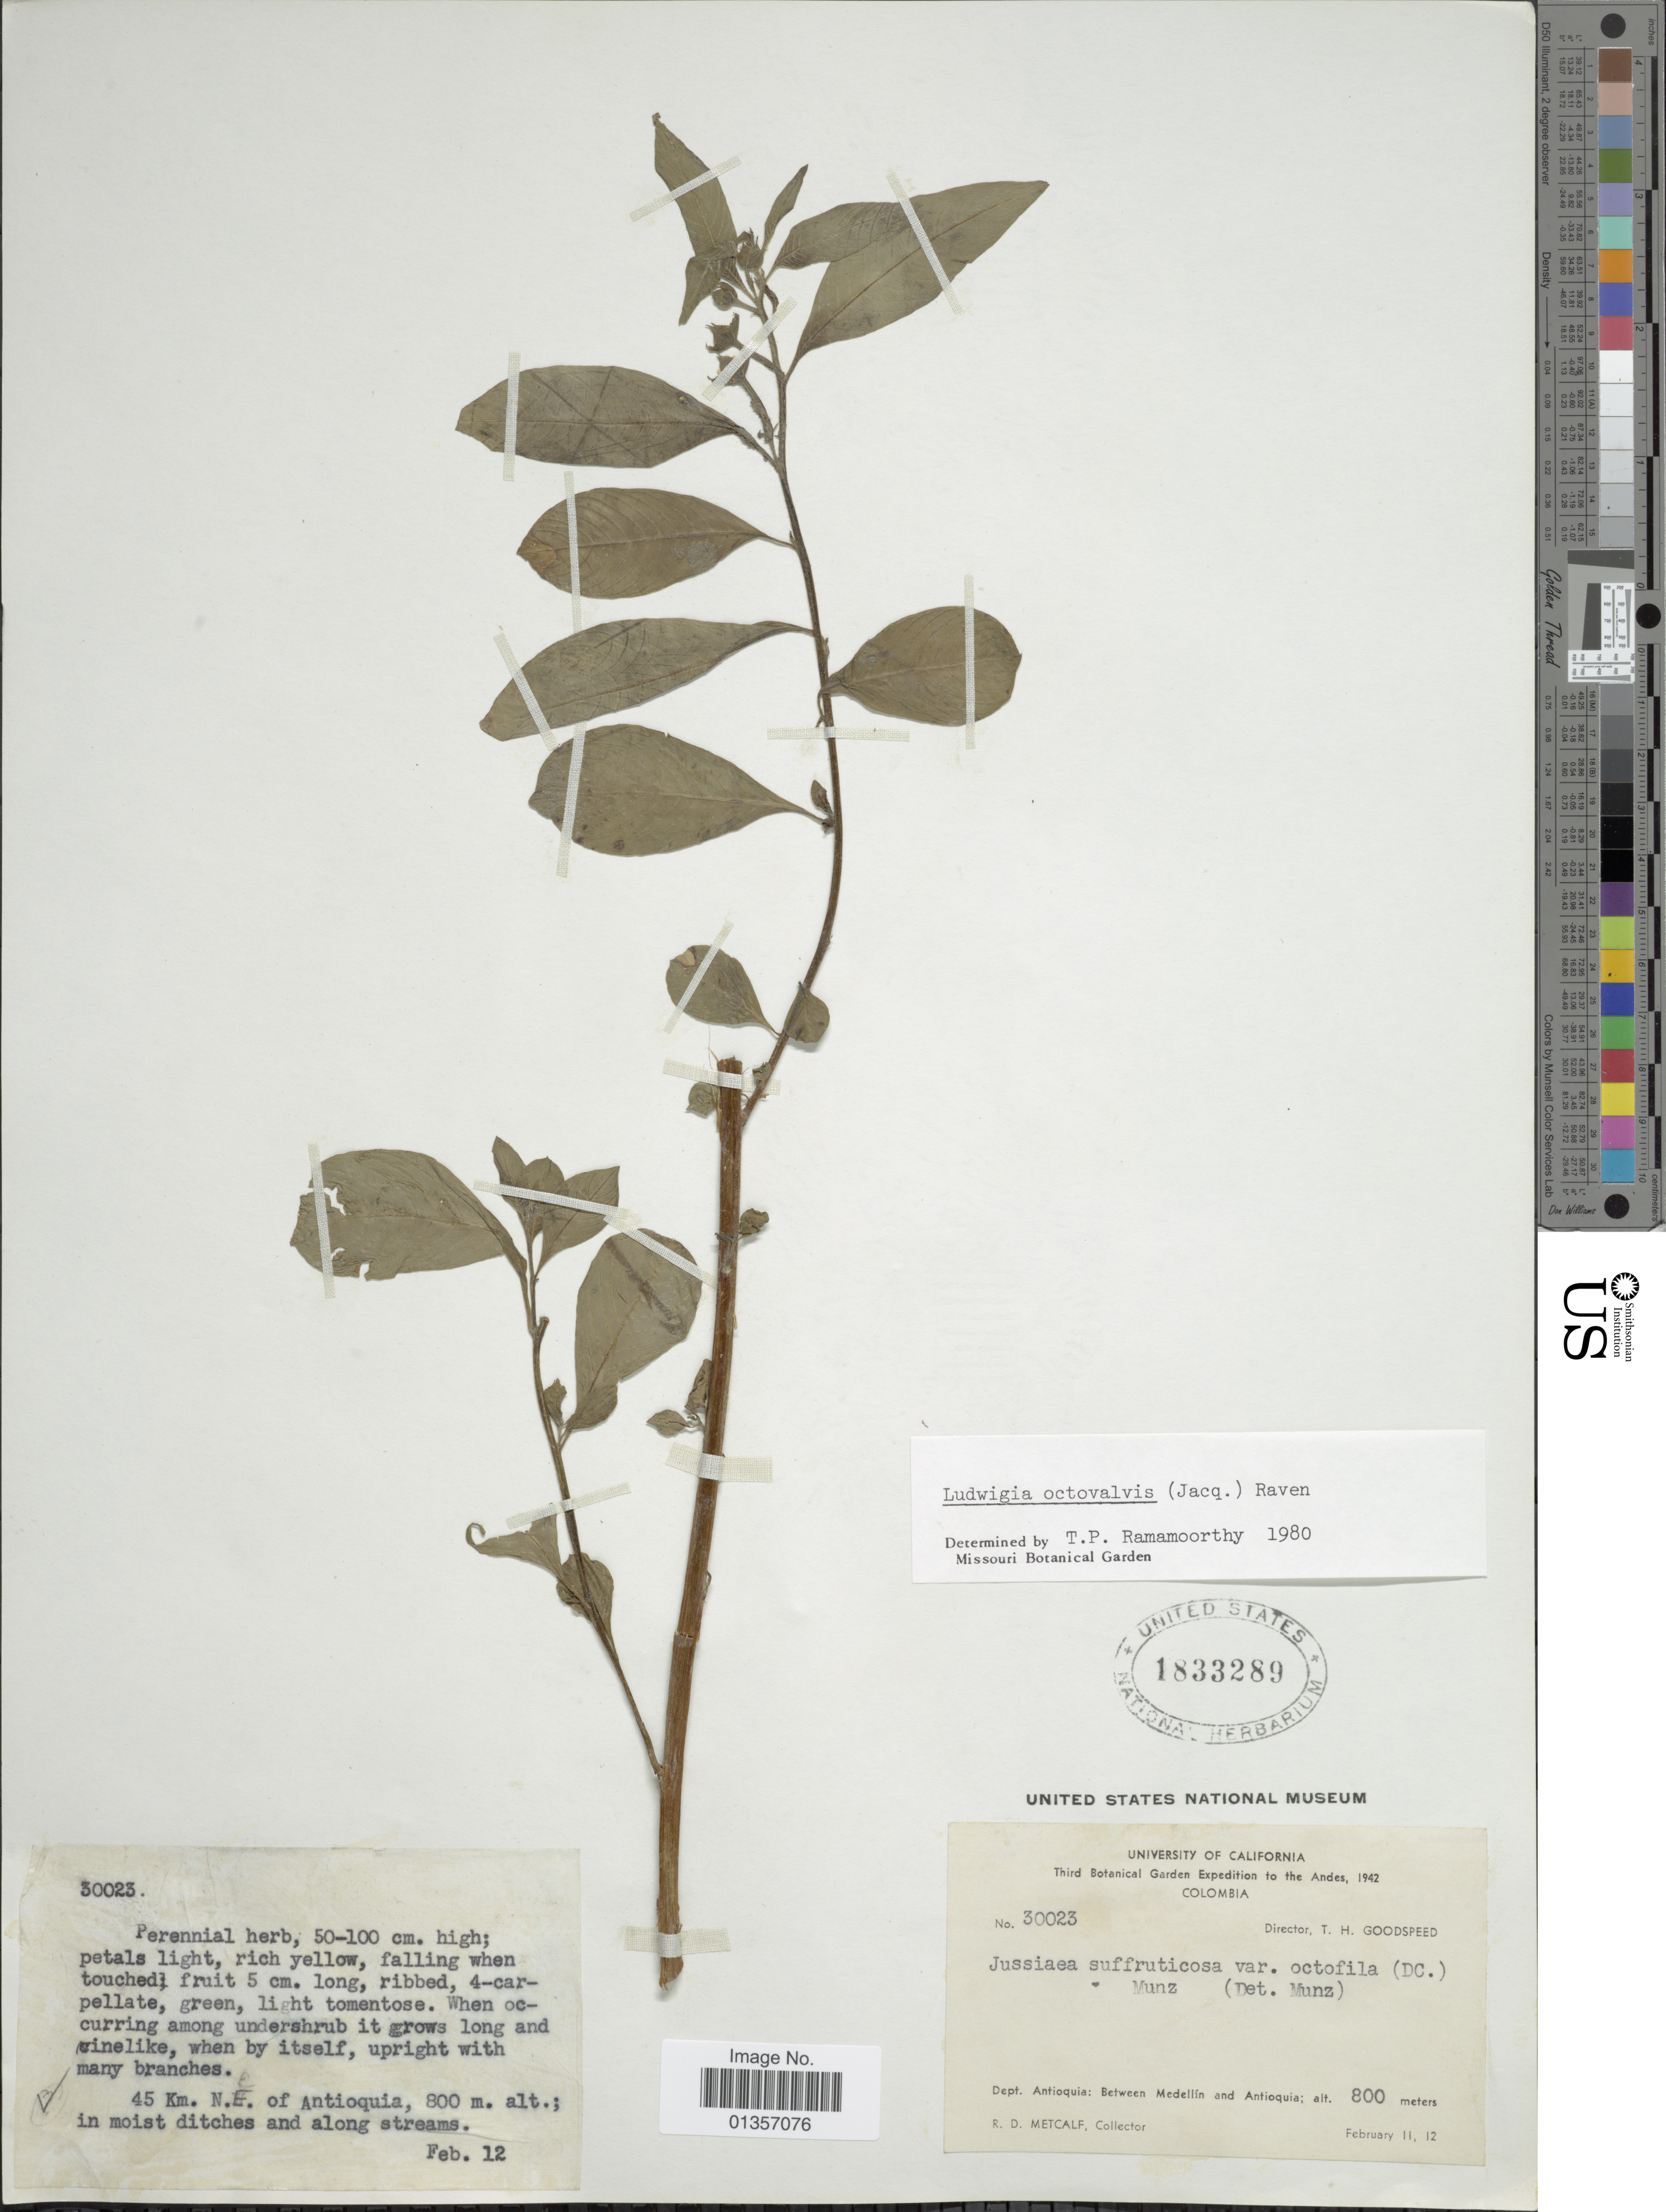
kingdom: Plantae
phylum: Tracheophyta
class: Magnoliopsida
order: Myrtales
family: Onagraceae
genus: Ludwigia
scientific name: Ludwigia octovalvis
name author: (Jacq.) P.H. Raven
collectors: R. D. Metcalf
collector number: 30023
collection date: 1942-02-11/1942-02-12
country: Colombia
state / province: Antioquia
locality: Between Medellín and Antioquia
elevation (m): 800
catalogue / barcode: US 1833289